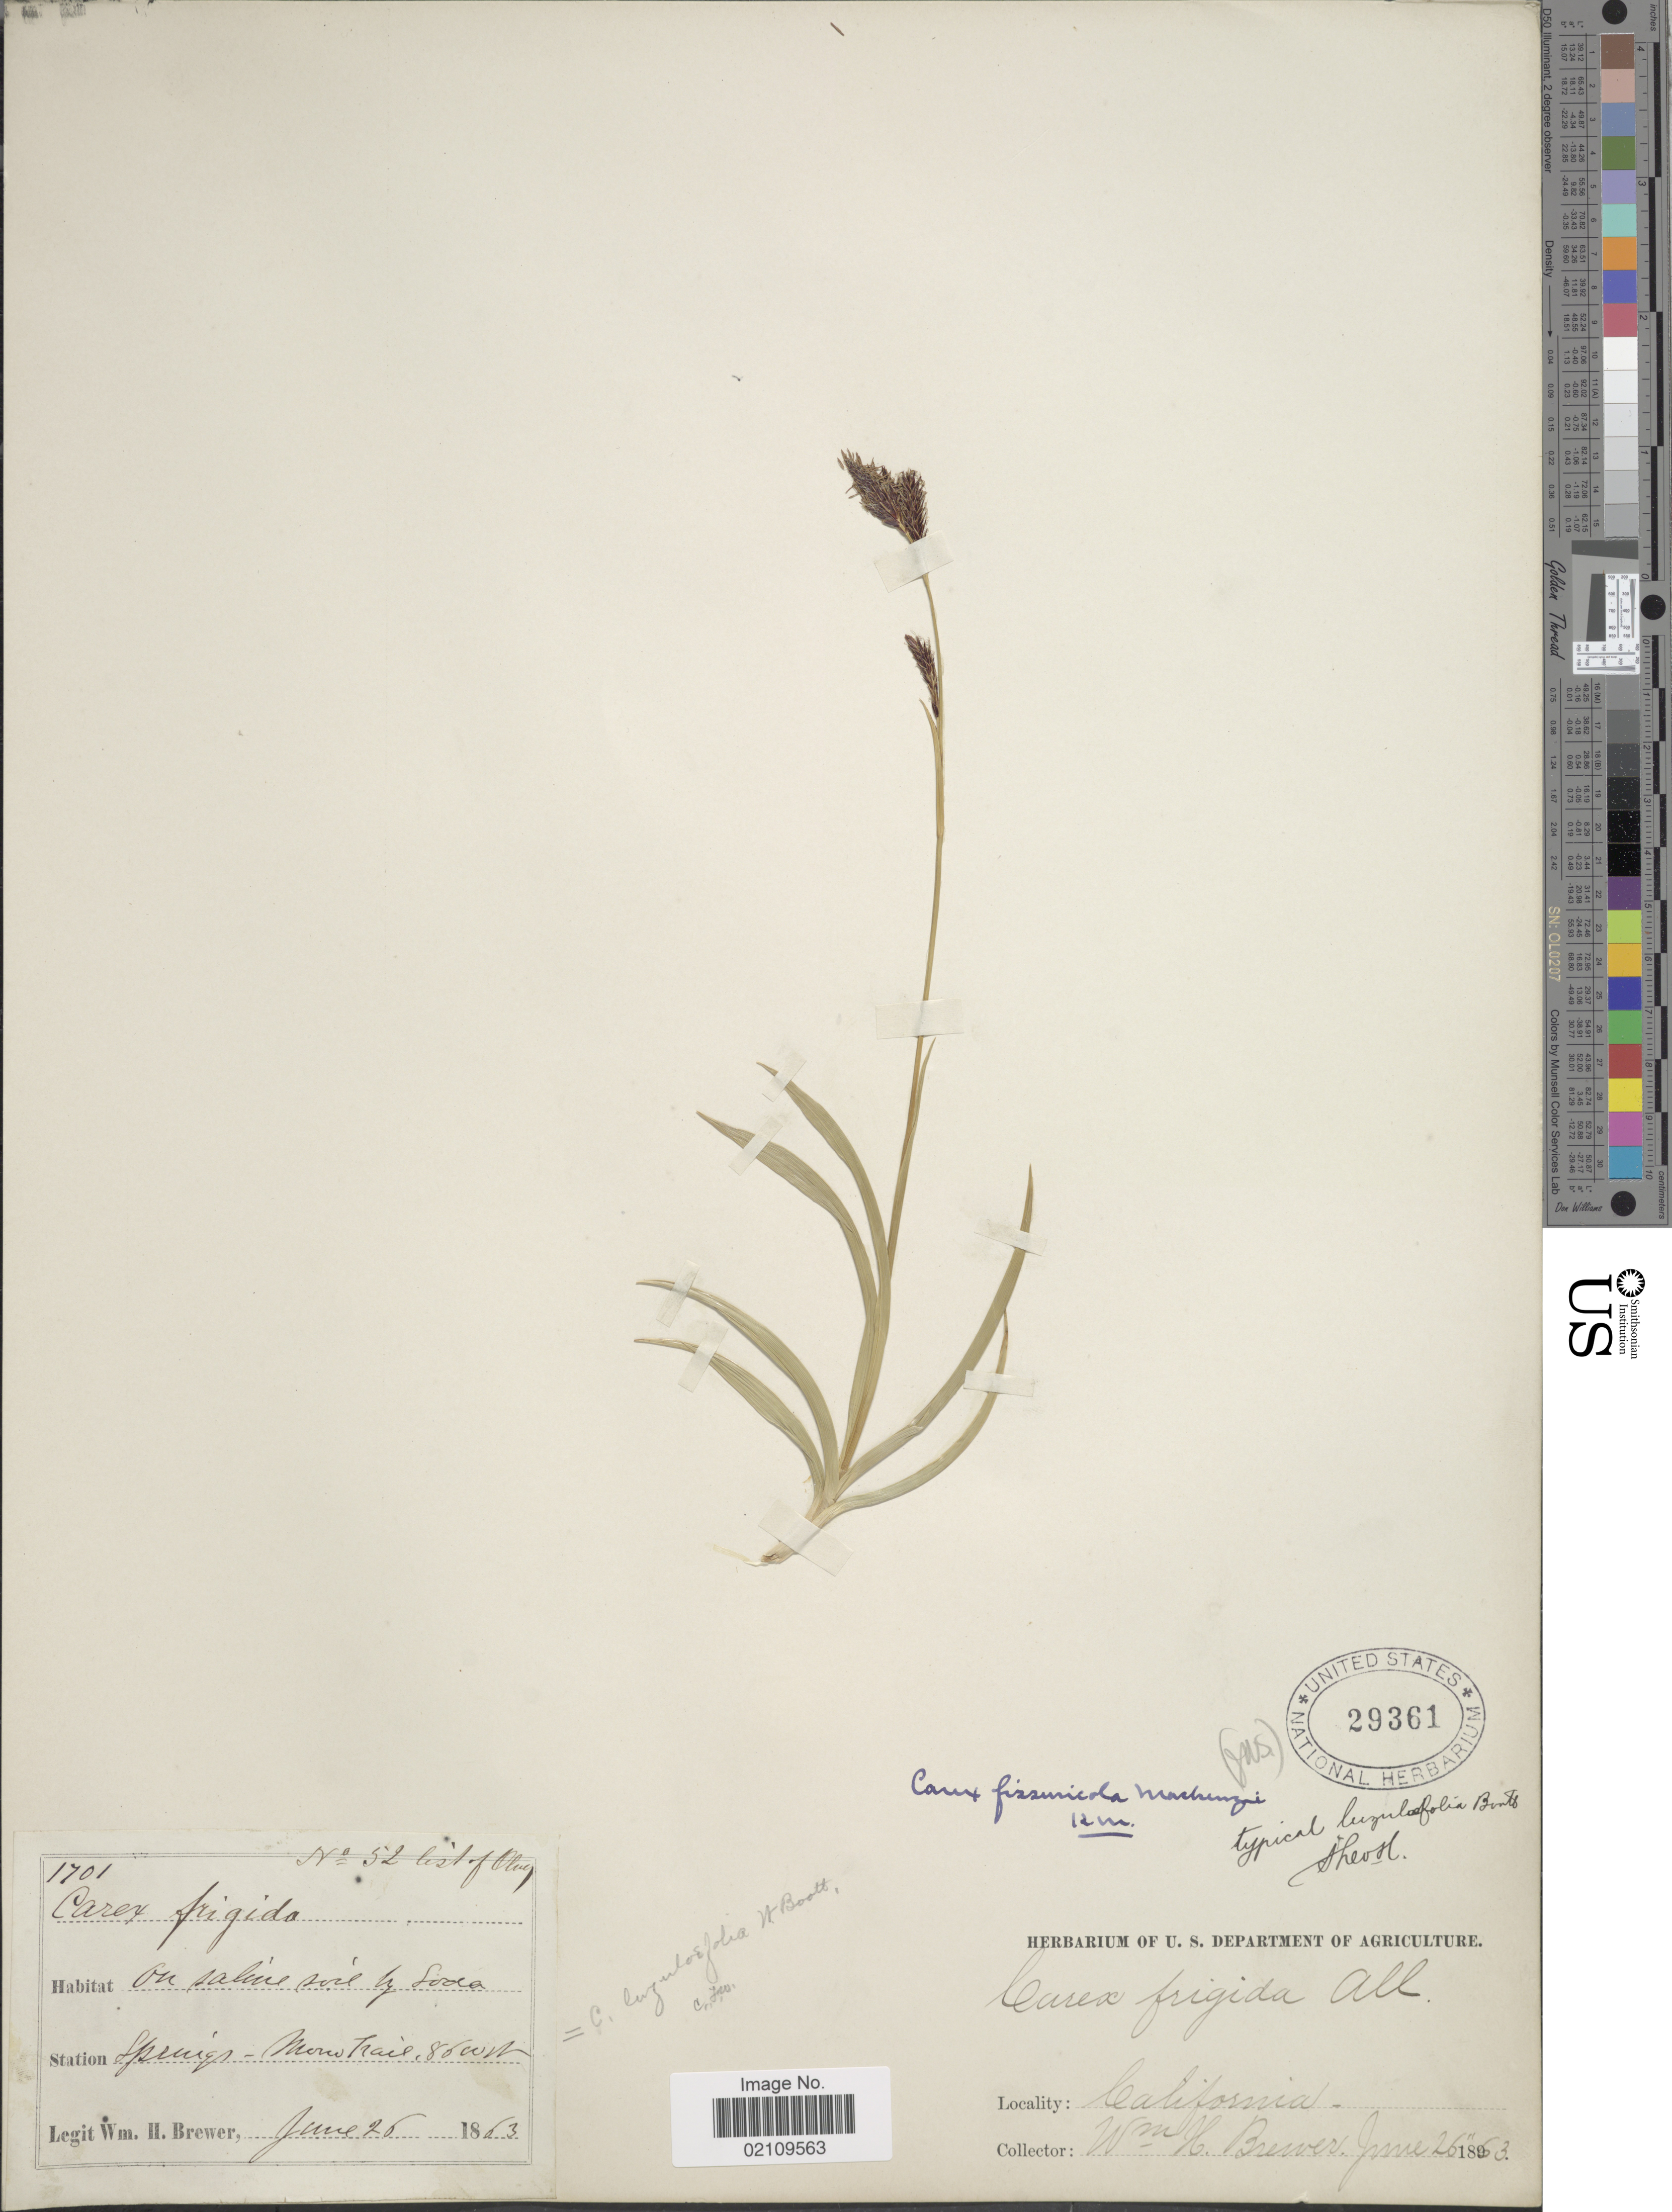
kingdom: Plantae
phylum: Tracheophyta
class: Liliopsida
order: Poales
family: Cyperaceae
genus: Carex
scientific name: Carex fissuricola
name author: Mack.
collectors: W. H. Brewer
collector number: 52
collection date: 1863-06-26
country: United States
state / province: California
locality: On saline soil by soda Springs-Mono Trail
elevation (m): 8600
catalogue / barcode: US 29361